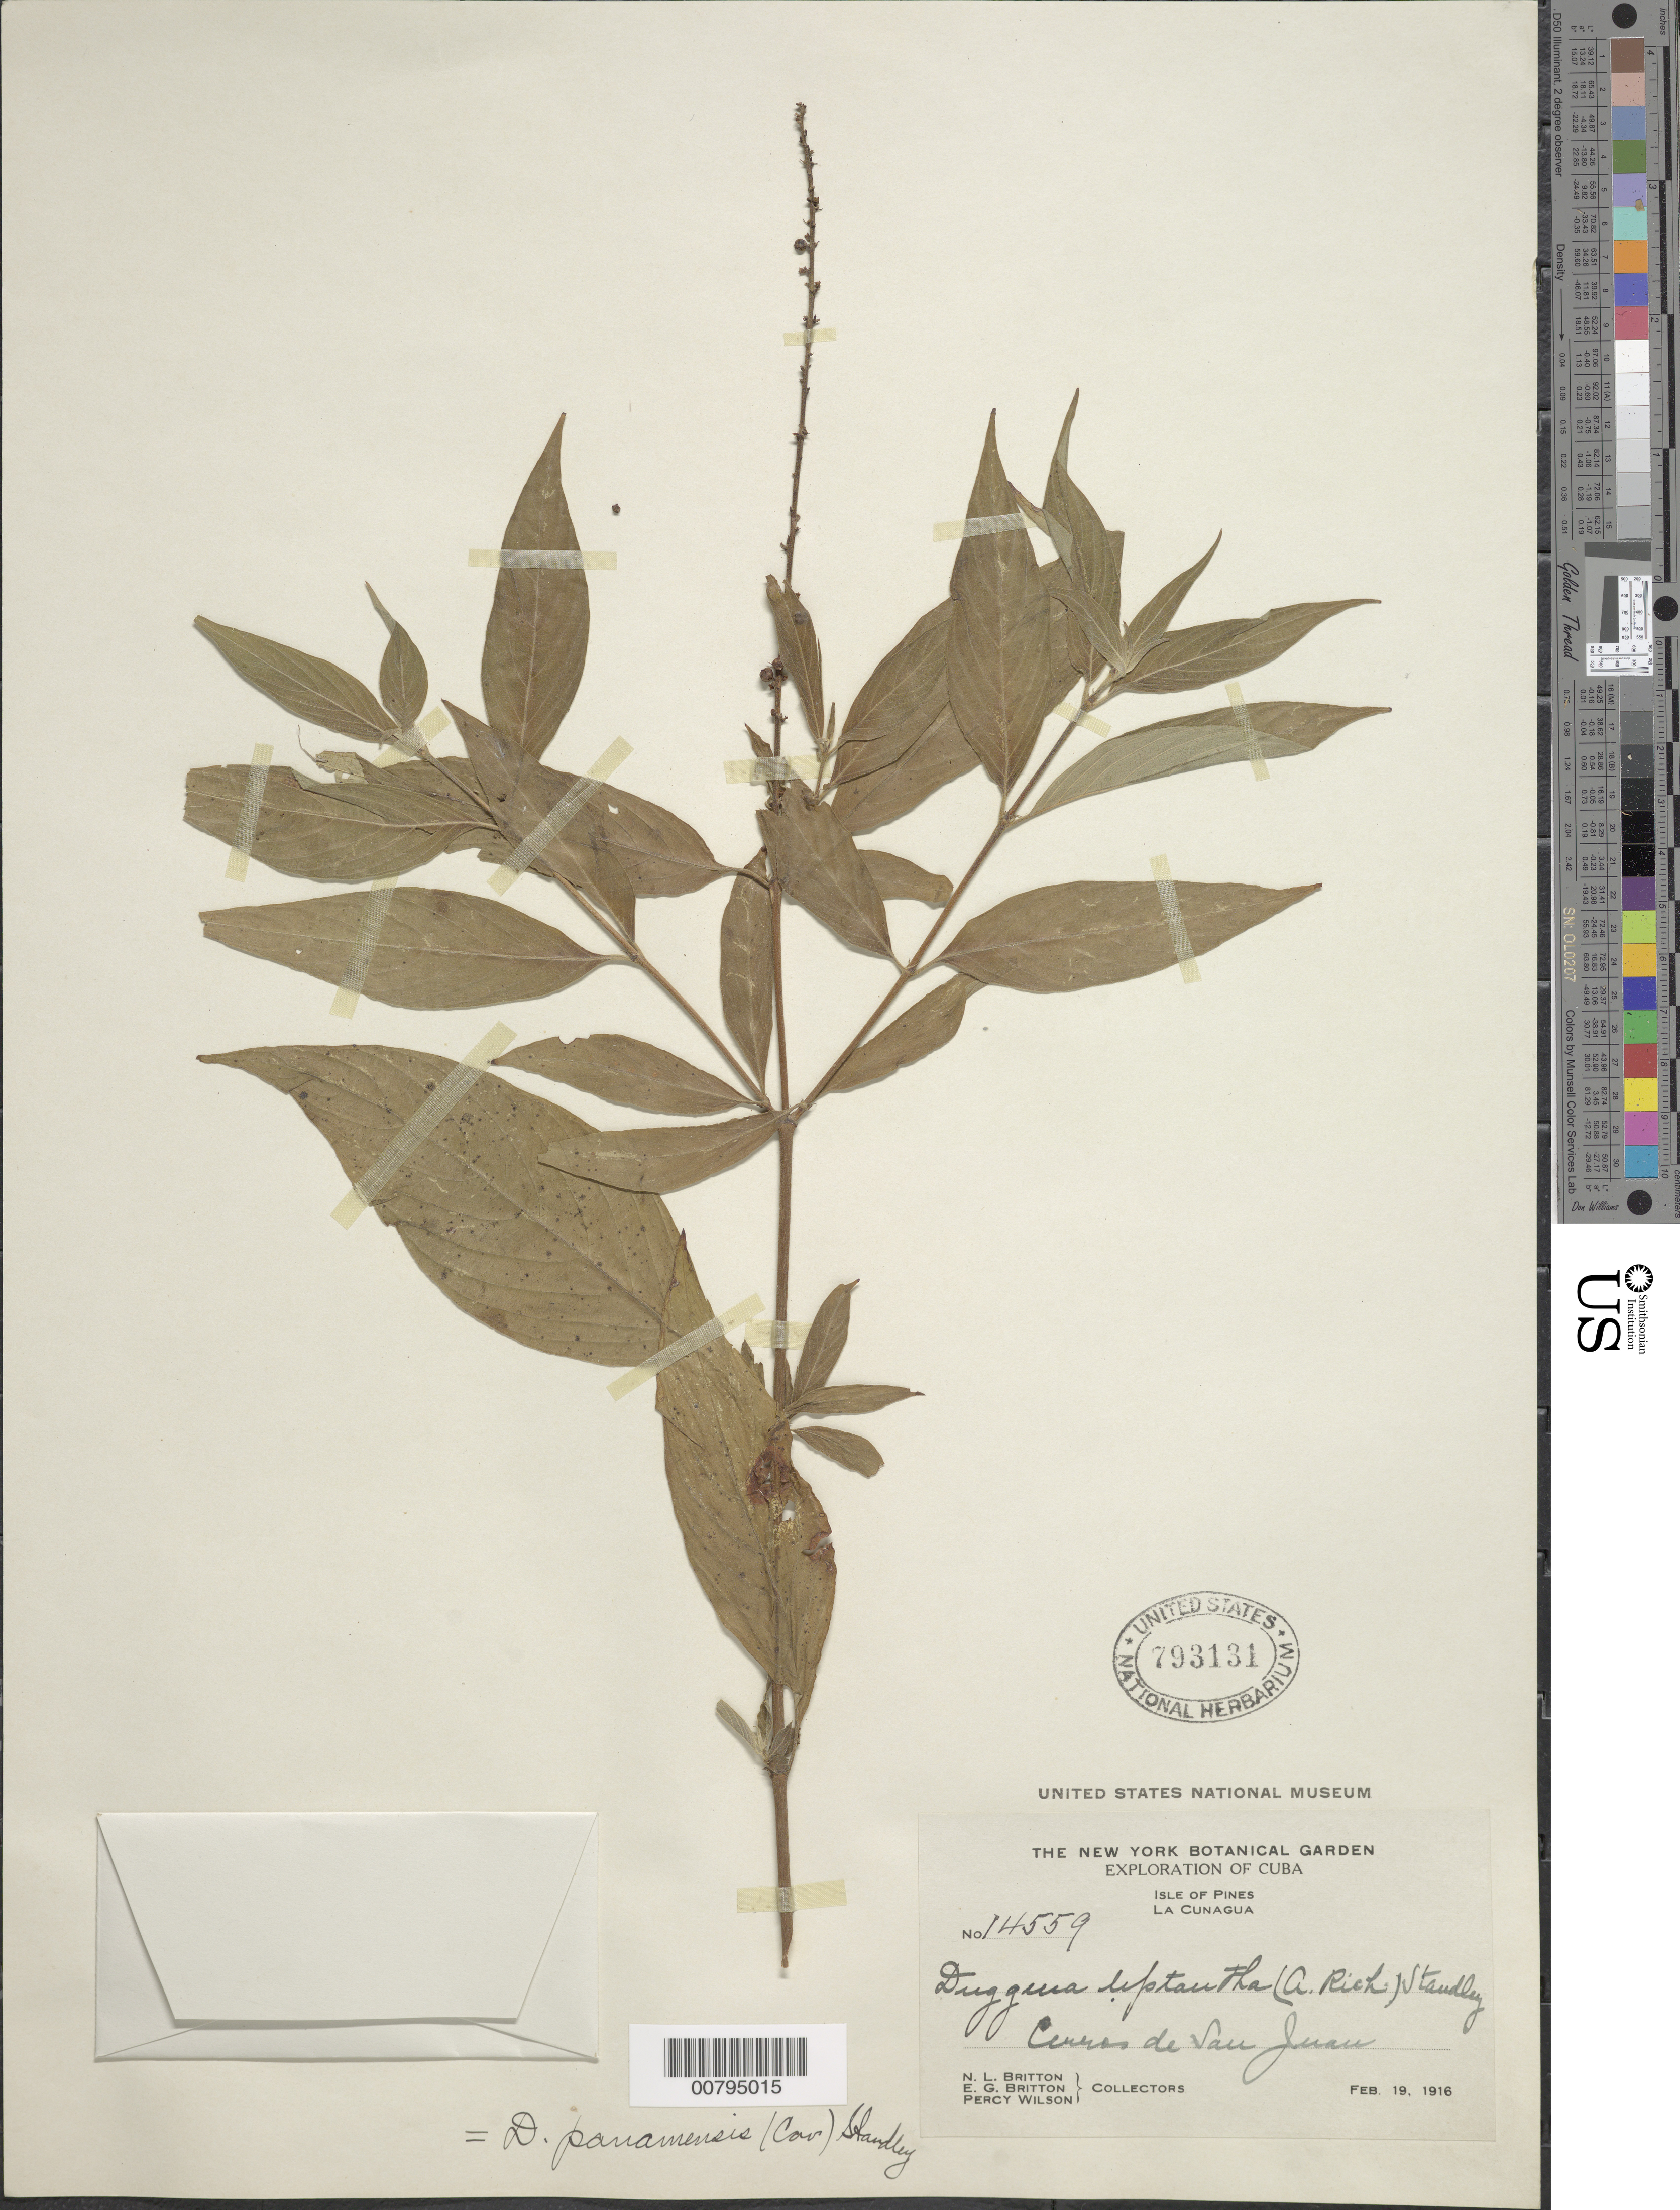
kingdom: Plantae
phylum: Tracheophyta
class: Magnoliopsida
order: Gentianales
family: Rubiaceae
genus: Gonzalagunia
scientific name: Gonzalagunia panamensis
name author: (Cav.) K. Schum.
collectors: N. Britton, E. G. Britton & P. Wilson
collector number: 14559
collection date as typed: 19 Feb 1916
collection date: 1916-02-19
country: Cuba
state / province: Isla de La Juventud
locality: La Cunagua. Cerrosde San Juan.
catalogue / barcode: US 793131